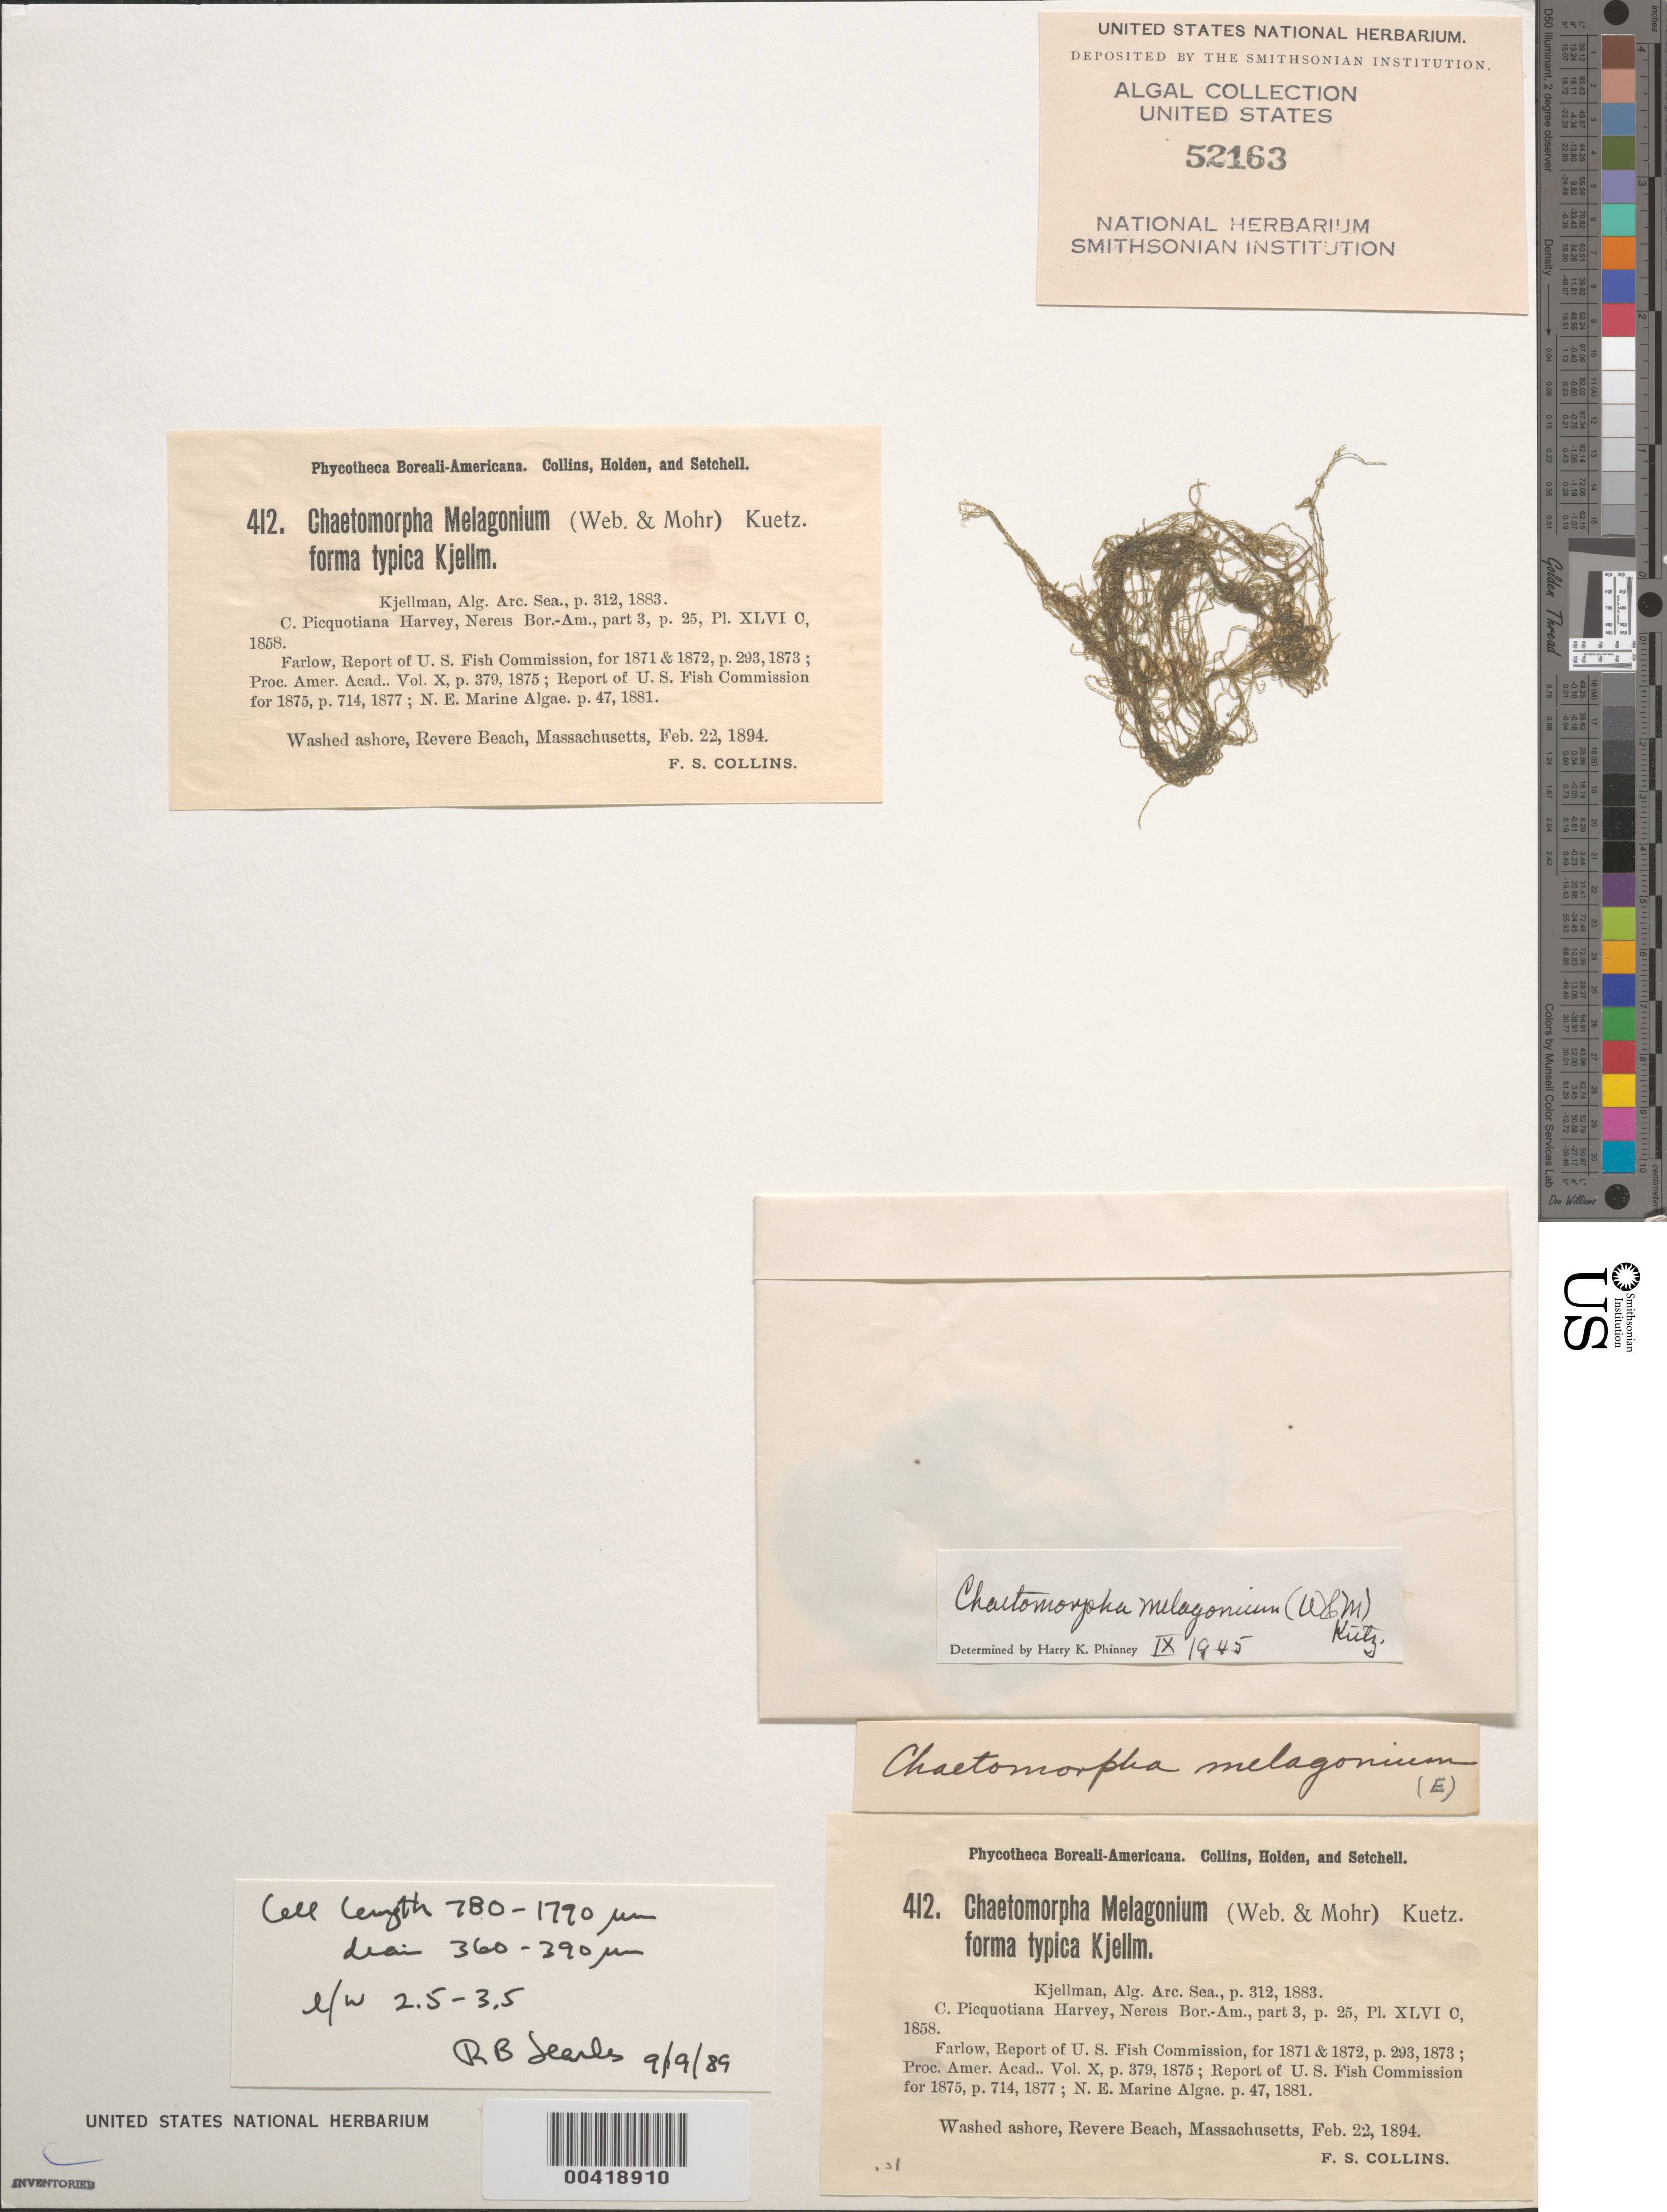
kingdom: Plantae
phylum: Chlorophyta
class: Ulvophyceae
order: Cladophorales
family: Cladophoraceae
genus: Chaetomorpha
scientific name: Chaetomorpha melagonium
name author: (F. Weber & D. Mohr) Kützing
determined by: Phinney, H. K.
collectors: F. Collins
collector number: PB-A 412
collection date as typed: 22 Feb 1894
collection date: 1894-02-22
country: United States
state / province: Massachusetts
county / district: Suffolk County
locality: Revere Beach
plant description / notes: Collins, Holden & Setchell, Phycotheca Boreali-Americana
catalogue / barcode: US 52163